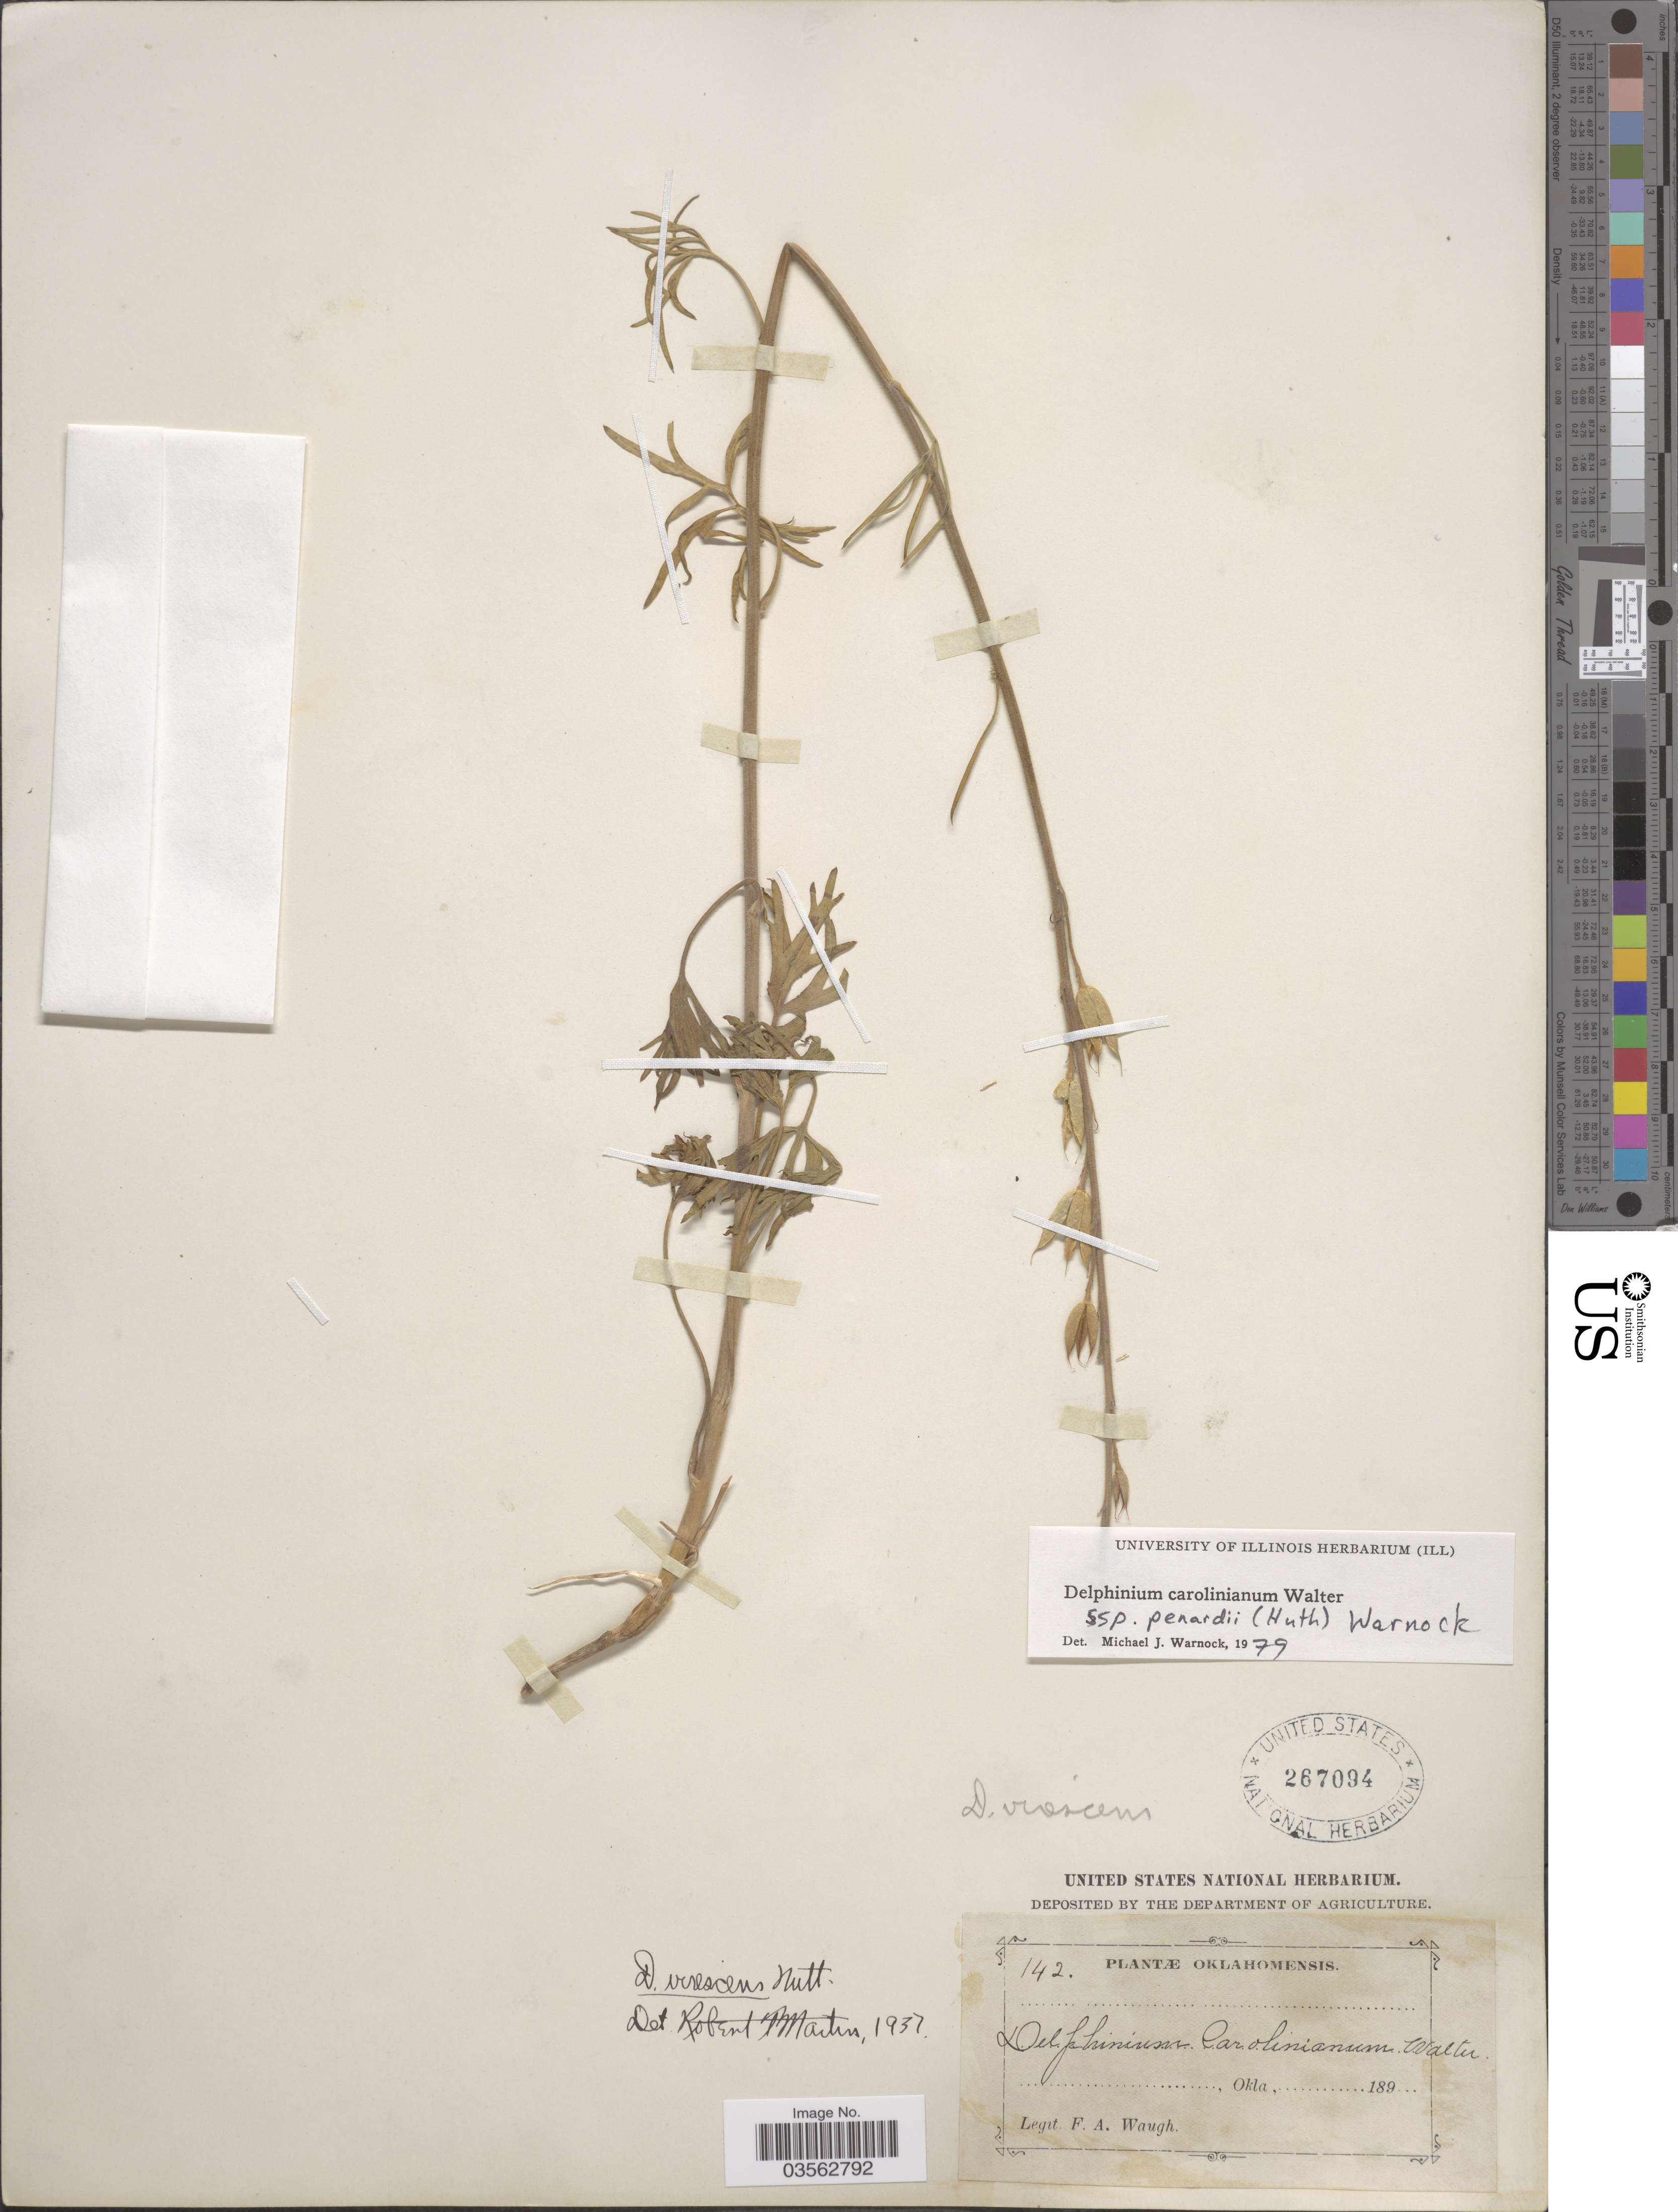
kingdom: Plantae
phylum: Tracheophyta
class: Magnoliopsida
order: Ranunculales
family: Ranunculaceae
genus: Delphinium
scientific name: Delphinium carolinianum subsp. penardii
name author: (Huth) M.J. Warnock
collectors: F. Waugh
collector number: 142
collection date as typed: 189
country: United States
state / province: Oklahoma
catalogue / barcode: US 267094